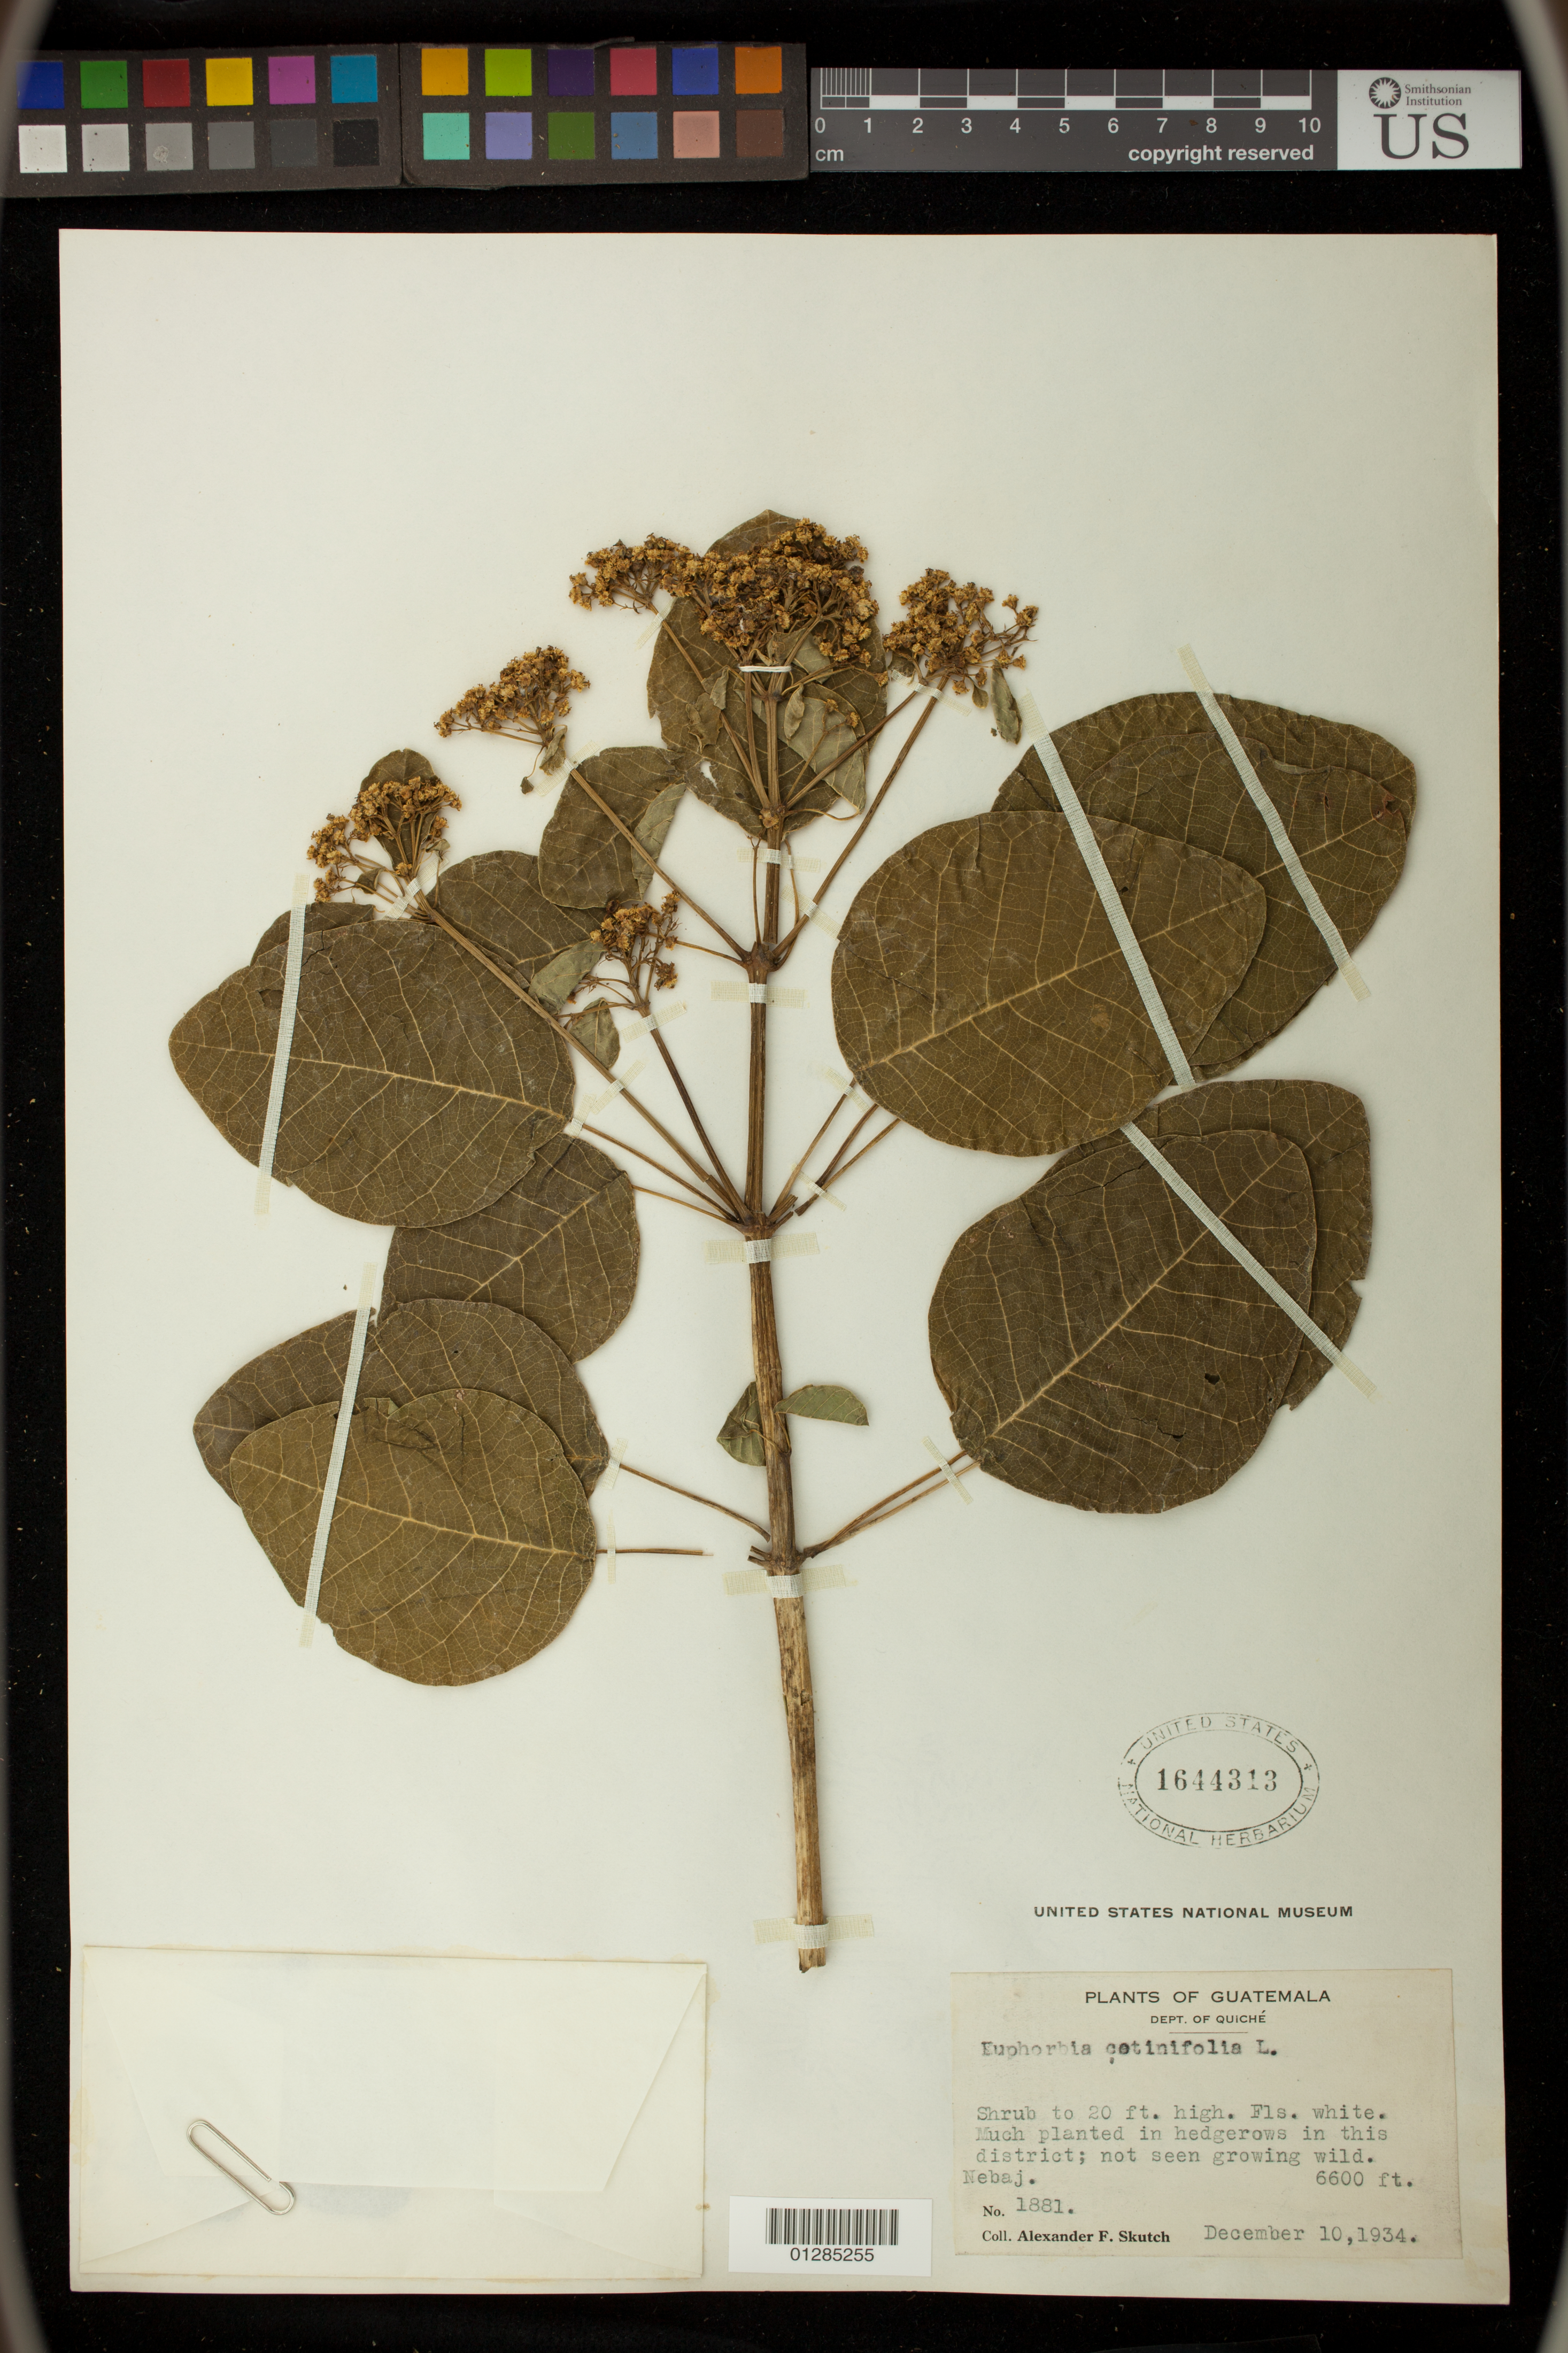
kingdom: Plantae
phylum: Tracheophyta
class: Magnoliopsida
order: Malpighiales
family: Euphorbiaceae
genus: Euphorbia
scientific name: Euphorbia cotinifolia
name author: L.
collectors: A. F. Skutch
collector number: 1881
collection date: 1934-12-10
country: Guatemala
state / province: El Quiché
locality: Nebaj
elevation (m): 2012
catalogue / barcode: US 1644313